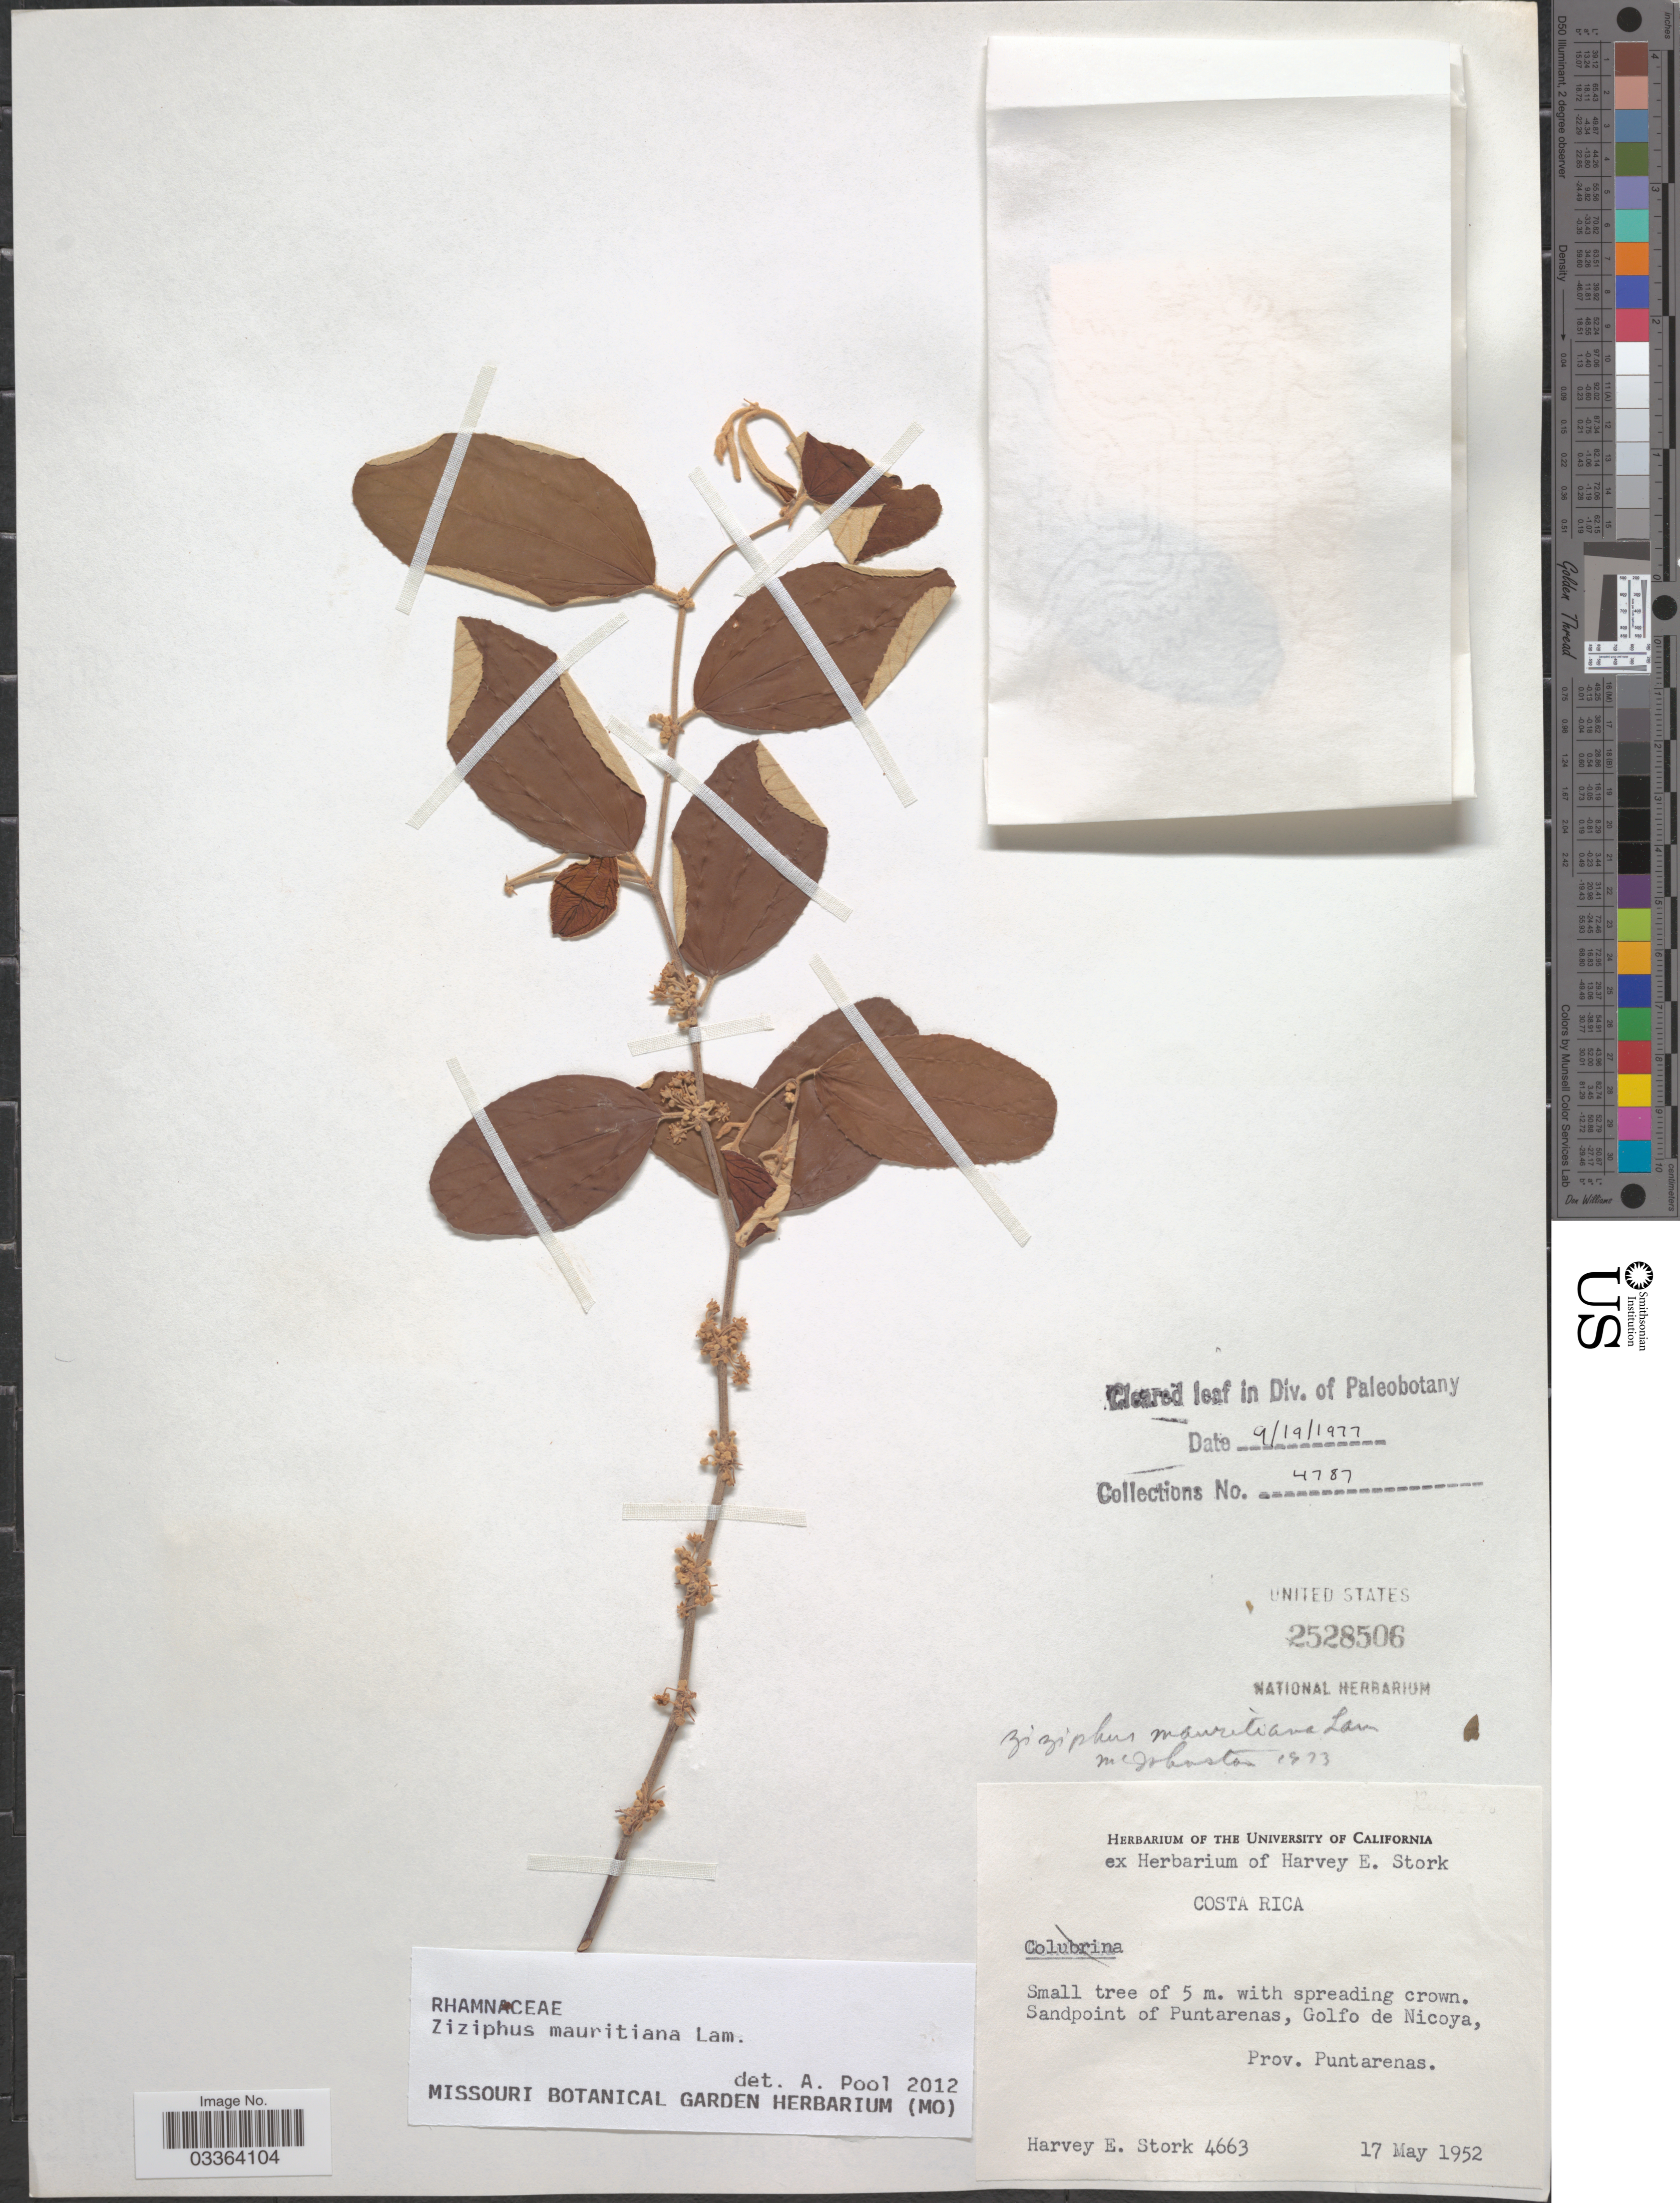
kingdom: Plantae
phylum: Tracheophyta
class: Magnoliopsida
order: Rosales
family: Rhamnaceae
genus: Ziziphus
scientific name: Ziziphus mauritiana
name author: Lam.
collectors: H. E. Stork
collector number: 4663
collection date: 1952-05-17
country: Costa Rica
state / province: Puntarenas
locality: Sandpoint of Puntarenas, Golfo de Nicoya.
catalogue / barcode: US 2528506